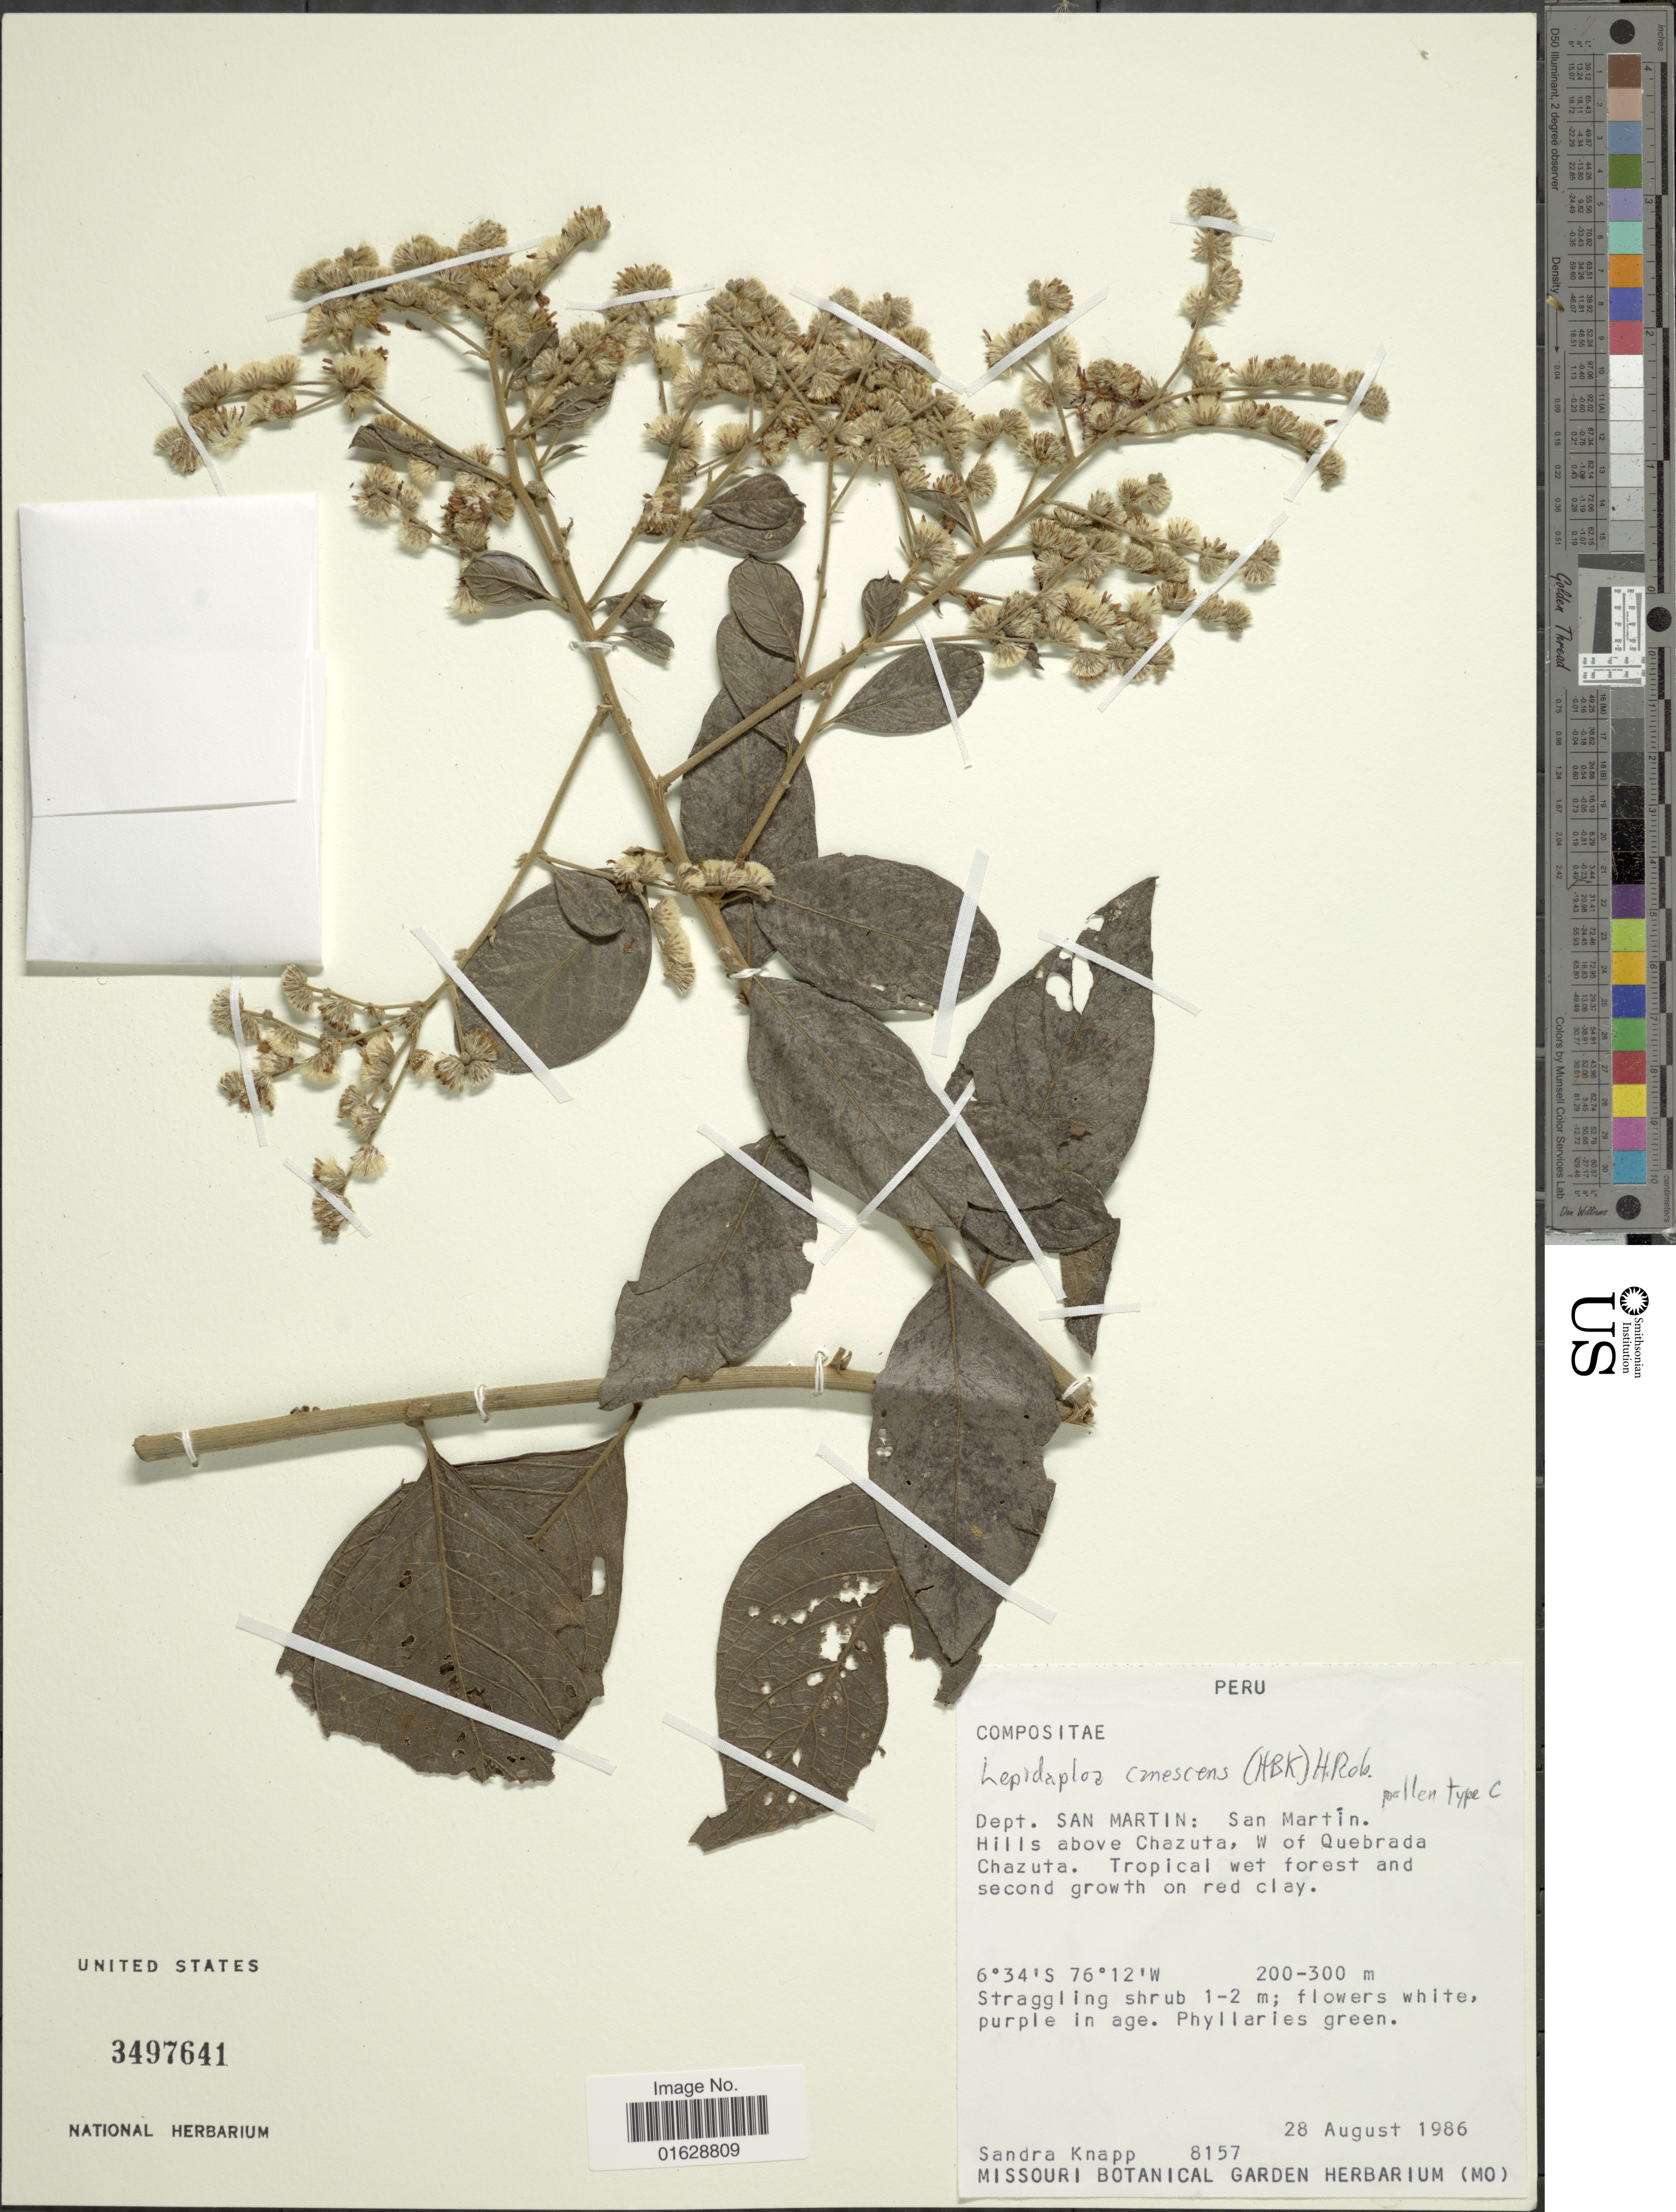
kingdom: Plantae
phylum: Tracheophyta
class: Magnoliopsida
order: Asterales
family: Asteraceae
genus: Lepidaploa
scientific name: Lepidaploa canescens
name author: (Kunth) H. Rob.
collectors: S. Knapp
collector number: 8157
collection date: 1986-08-28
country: Peru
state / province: San Martín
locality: Dept. San Martin. Hills above Chazuta, W of Quebrada Chazuta.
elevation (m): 200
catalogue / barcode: US 3497641